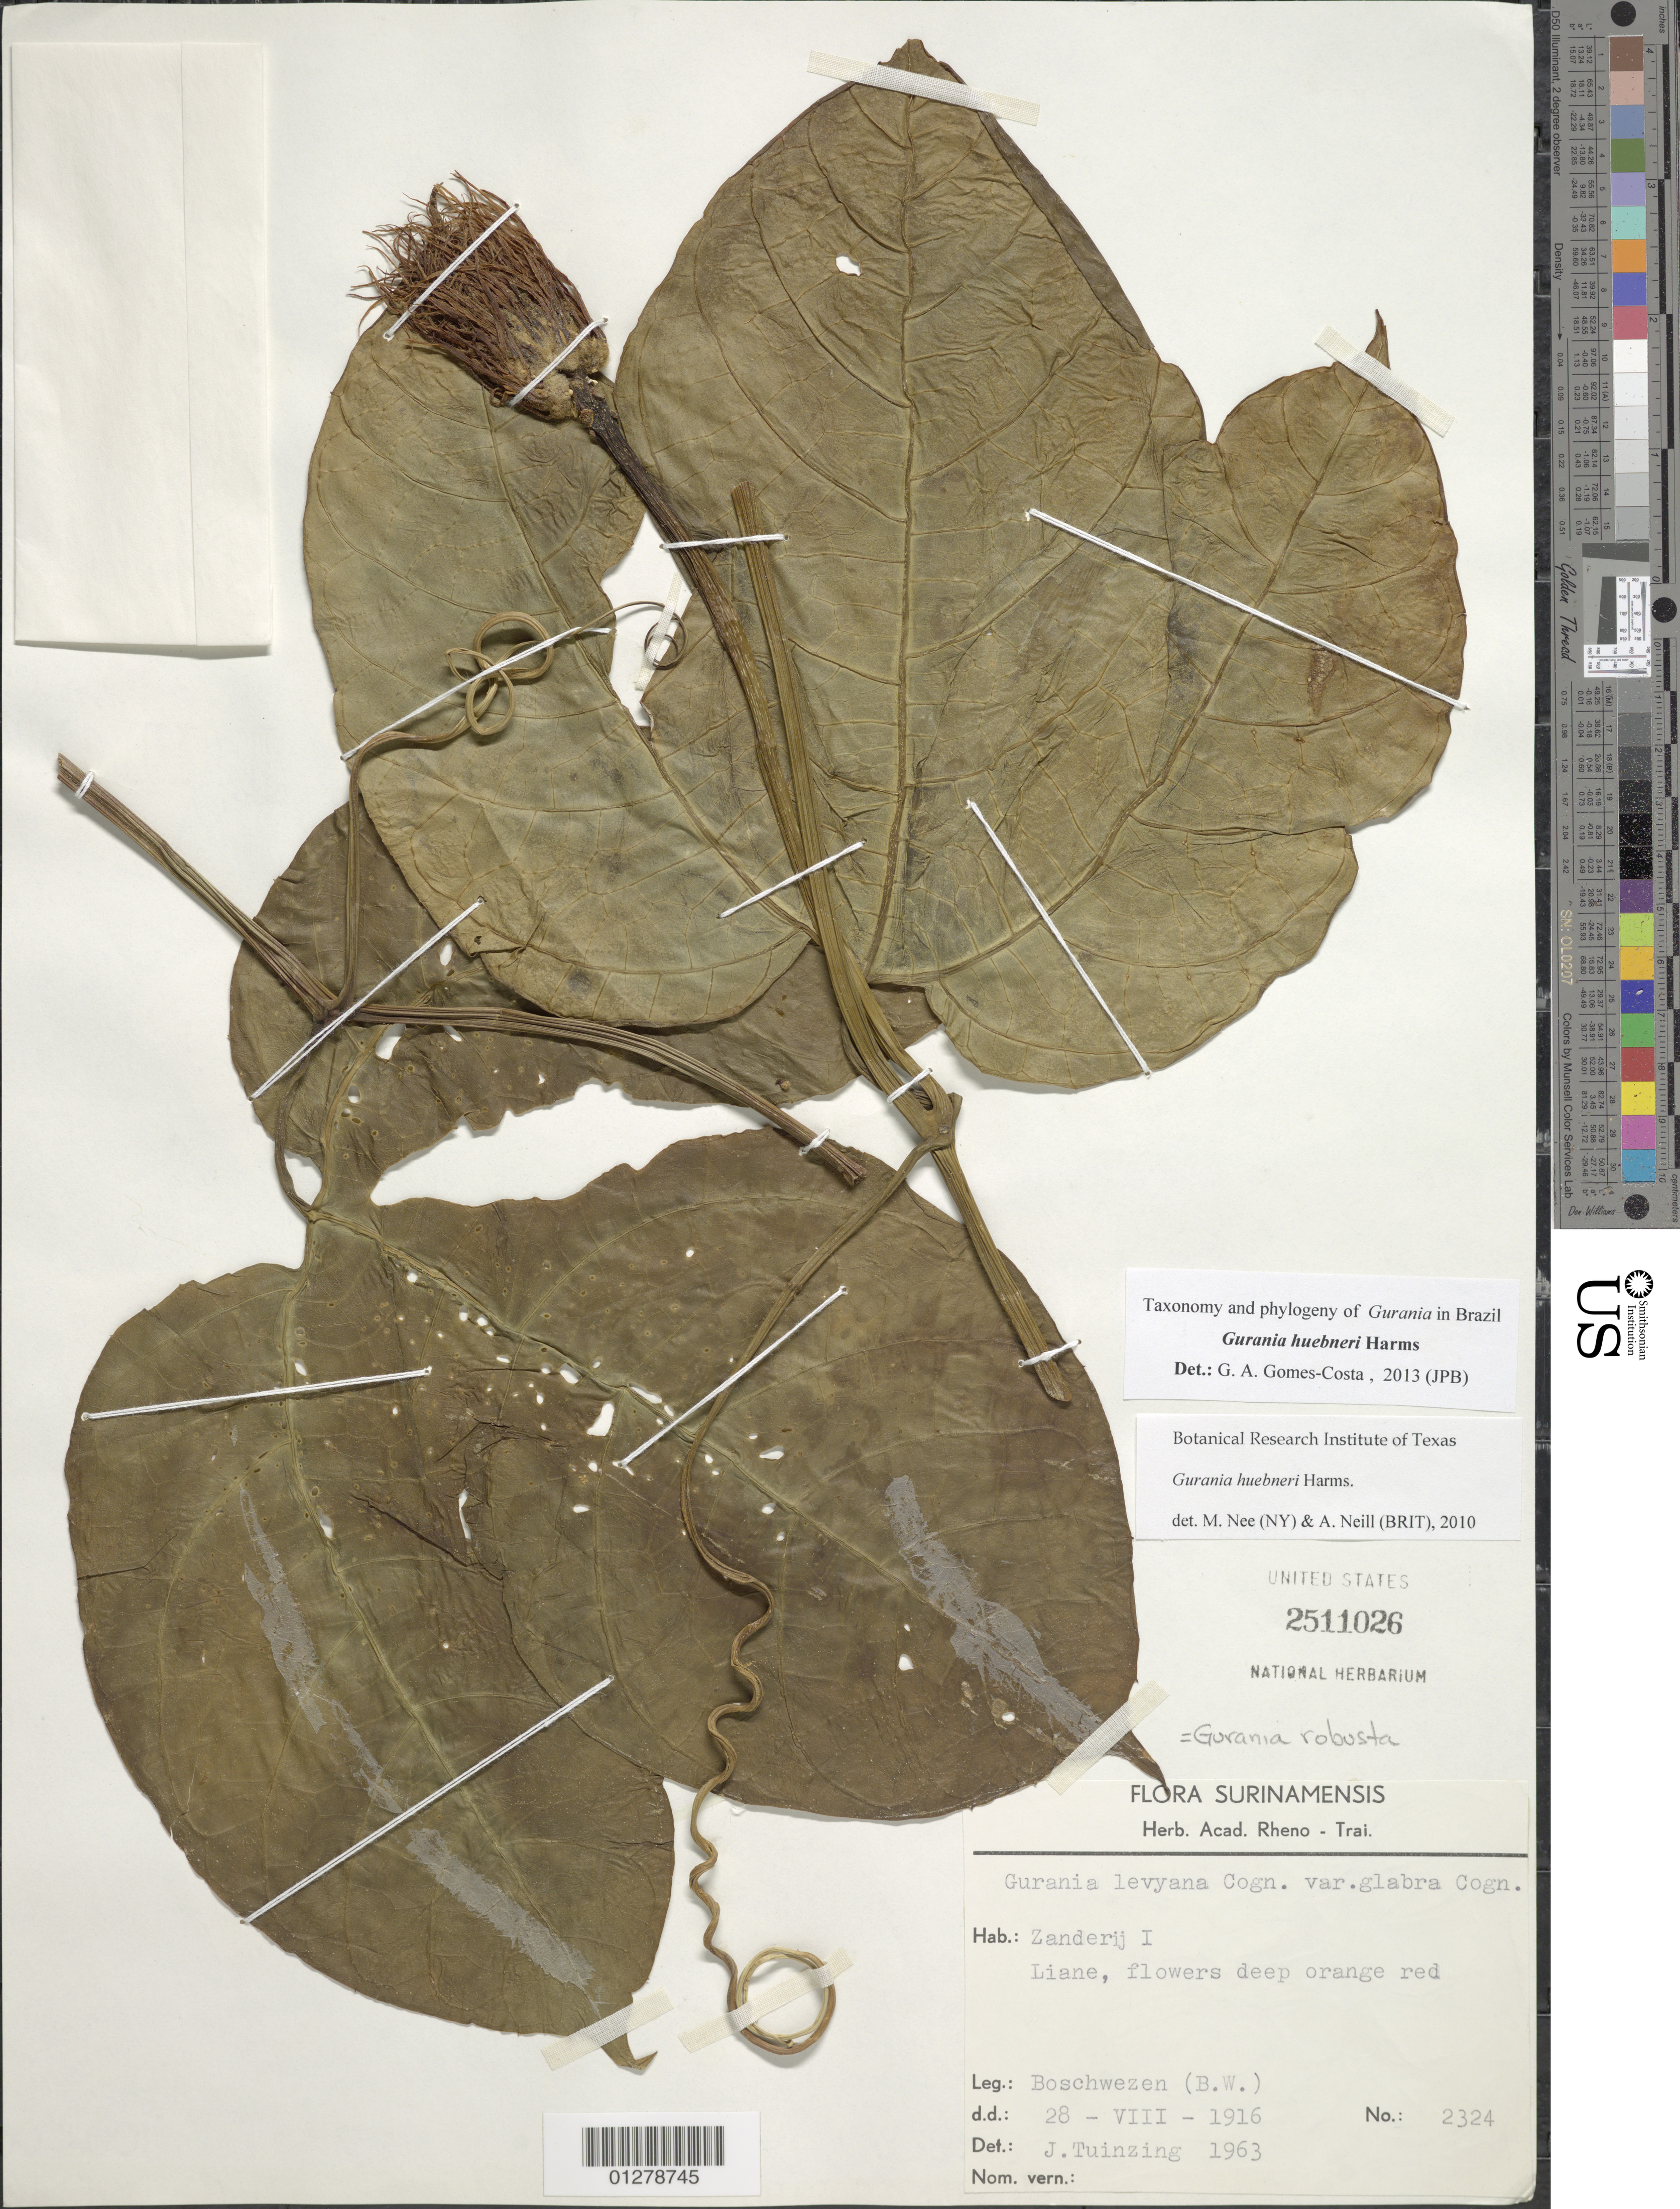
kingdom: Plantae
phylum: Tracheophyta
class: Magnoliopsida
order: Cucurbitales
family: Cucurbitaceae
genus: Gurania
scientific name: Gurania huebneri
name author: Harms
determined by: Gomes-Costa, G. A.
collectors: -. Boschwezen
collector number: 2324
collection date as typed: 28 Aug 1916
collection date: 1916-08-28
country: Suriname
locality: Zanderij I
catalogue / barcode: US 2511026